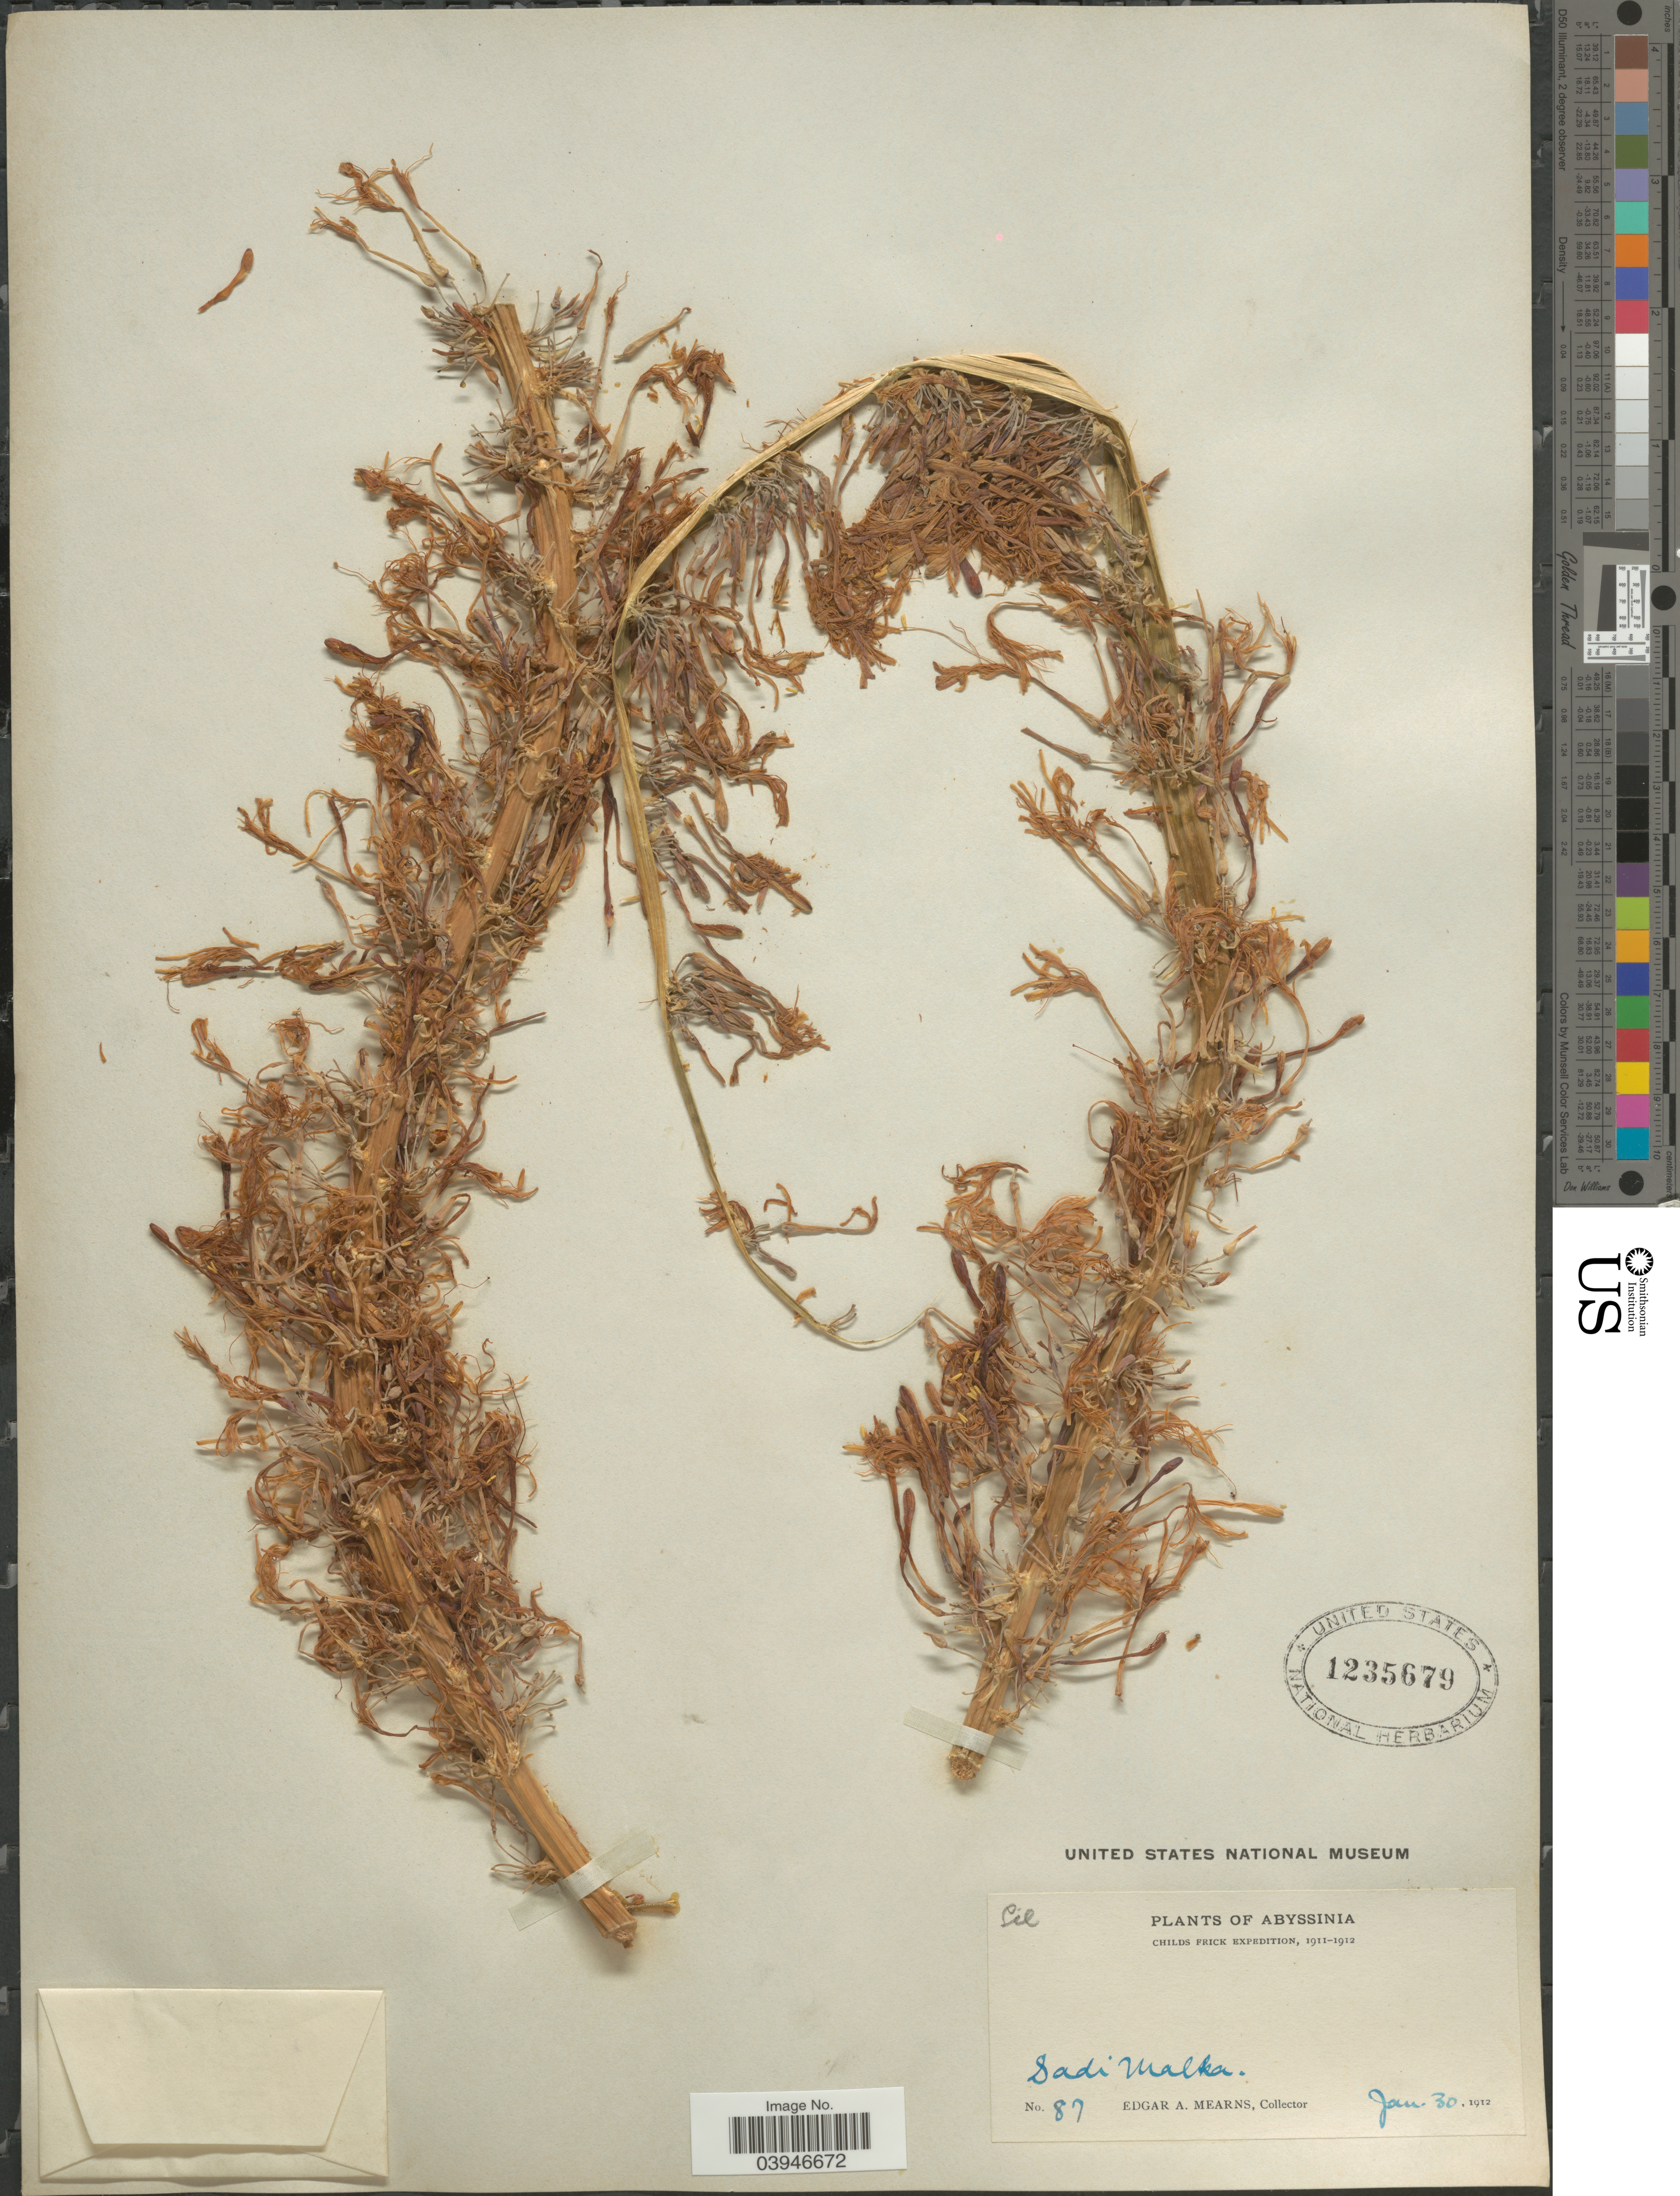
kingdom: Plantae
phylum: Tracheophyta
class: Liliopsida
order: Liliales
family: Liliaceae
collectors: E. A. Mearns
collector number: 87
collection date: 1912-01-30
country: Ethiopia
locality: Abyssinia. Sadi Malka.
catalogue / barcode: US 1235679